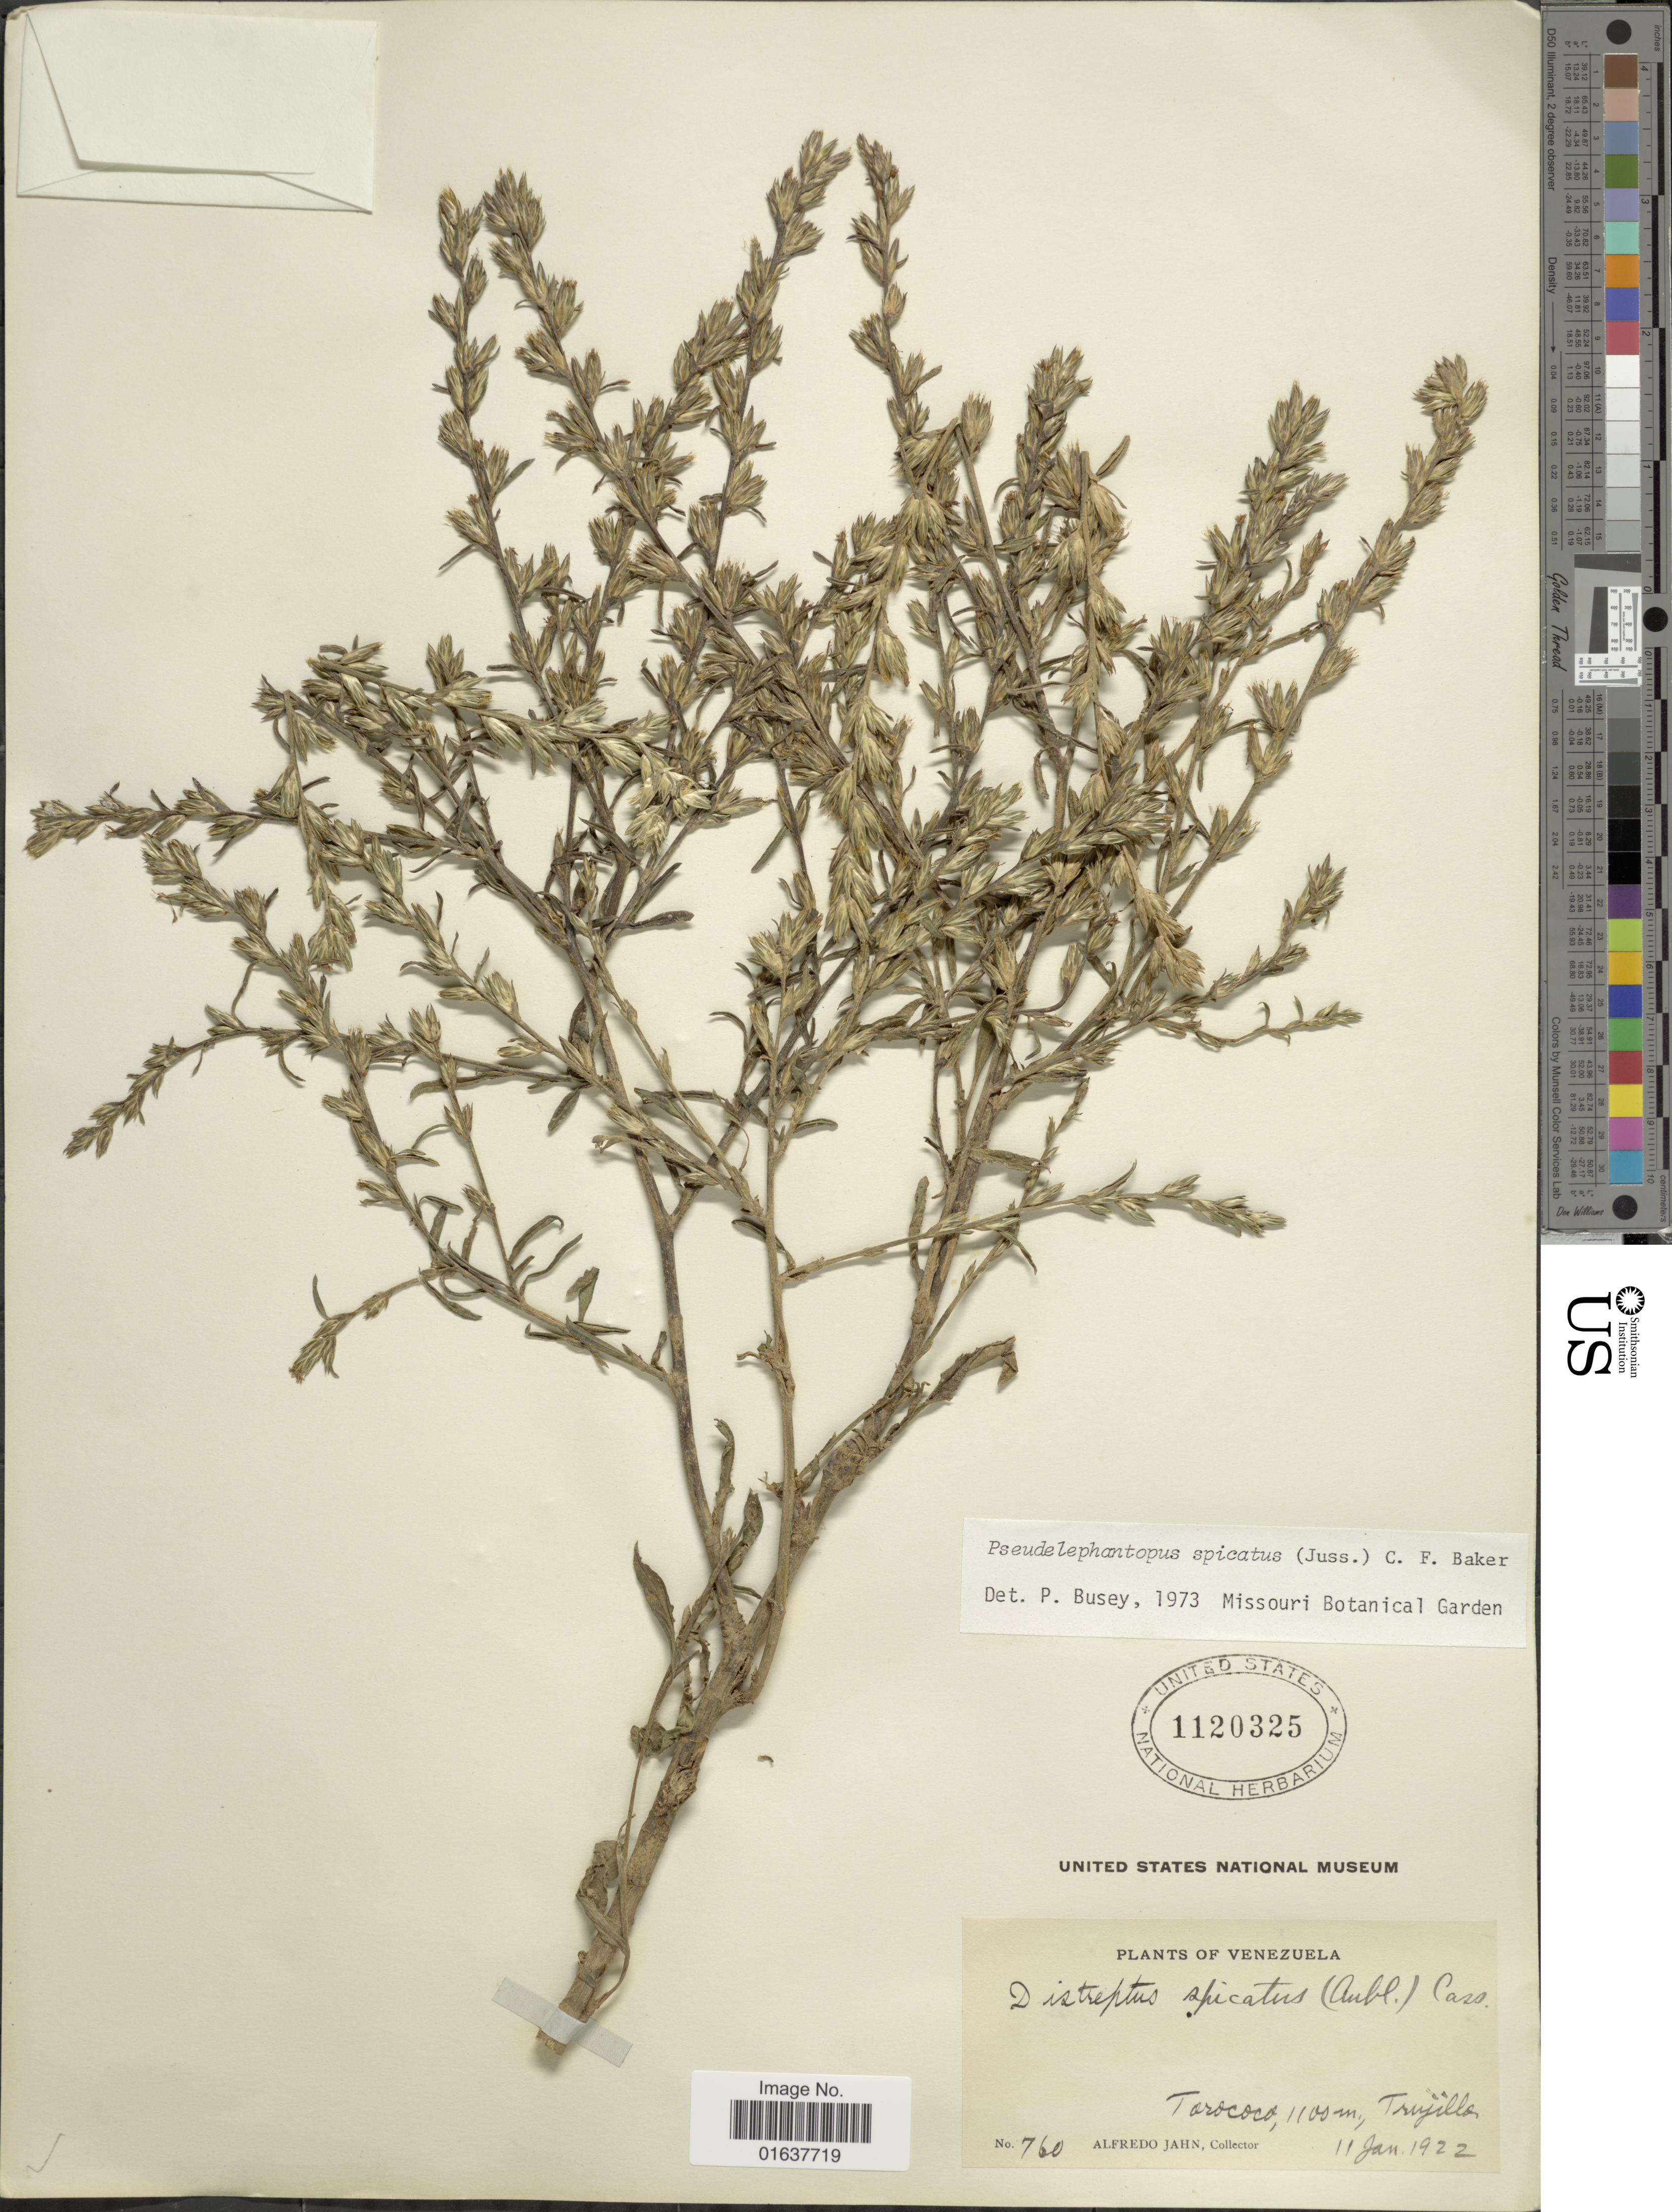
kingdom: Plantae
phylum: Tracheophyta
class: Magnoliopsida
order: Asterales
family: Asteraceae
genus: Pseudelephantopus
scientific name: Pseudelephantopus spicatus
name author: (Juss. ex Aubl.) C.F. Baker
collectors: A. Jahn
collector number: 760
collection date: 1922-01-11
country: Venezuela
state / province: Trujillo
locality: Torococo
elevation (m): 1100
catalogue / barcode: US 1120325